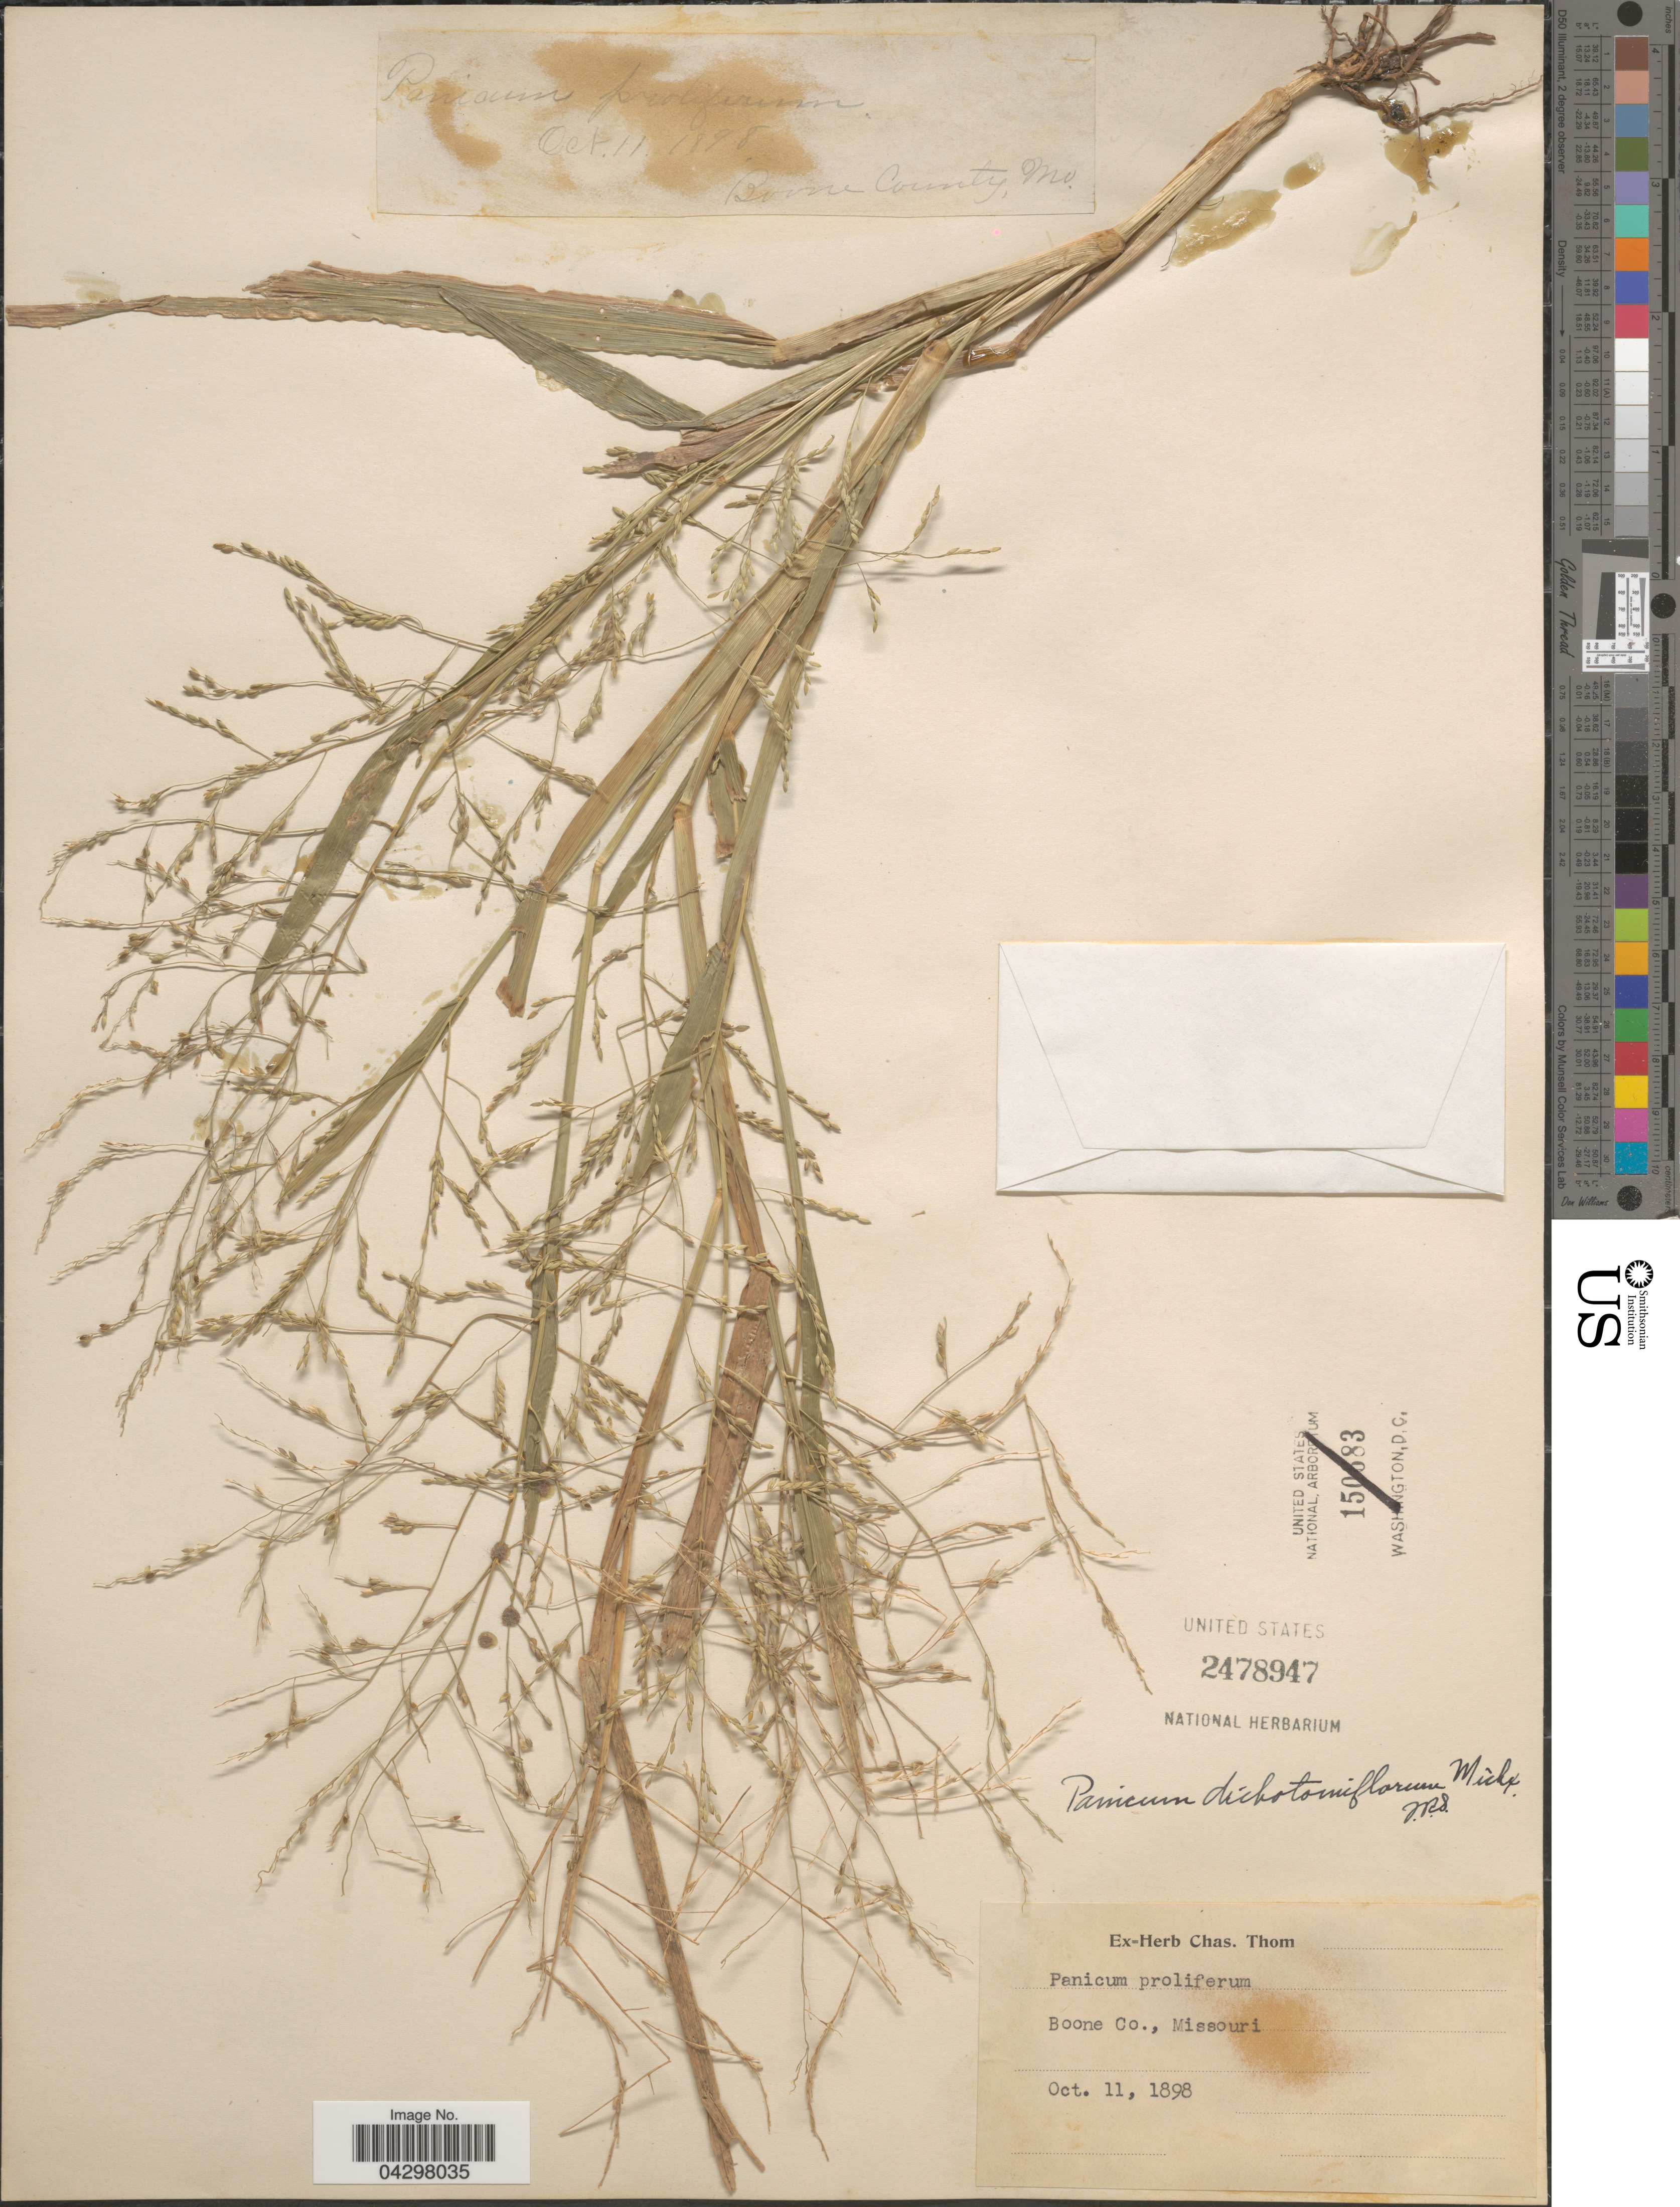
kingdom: Plantae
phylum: Tracheophyta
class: Liliopsida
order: Poales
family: Poaceae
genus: Panicum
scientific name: Panicum dichotomiflorum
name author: Michx.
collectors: Ex Herb. Chas. Tom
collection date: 1898-10-11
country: United States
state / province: Missouri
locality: Boone Co.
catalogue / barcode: US 2478947